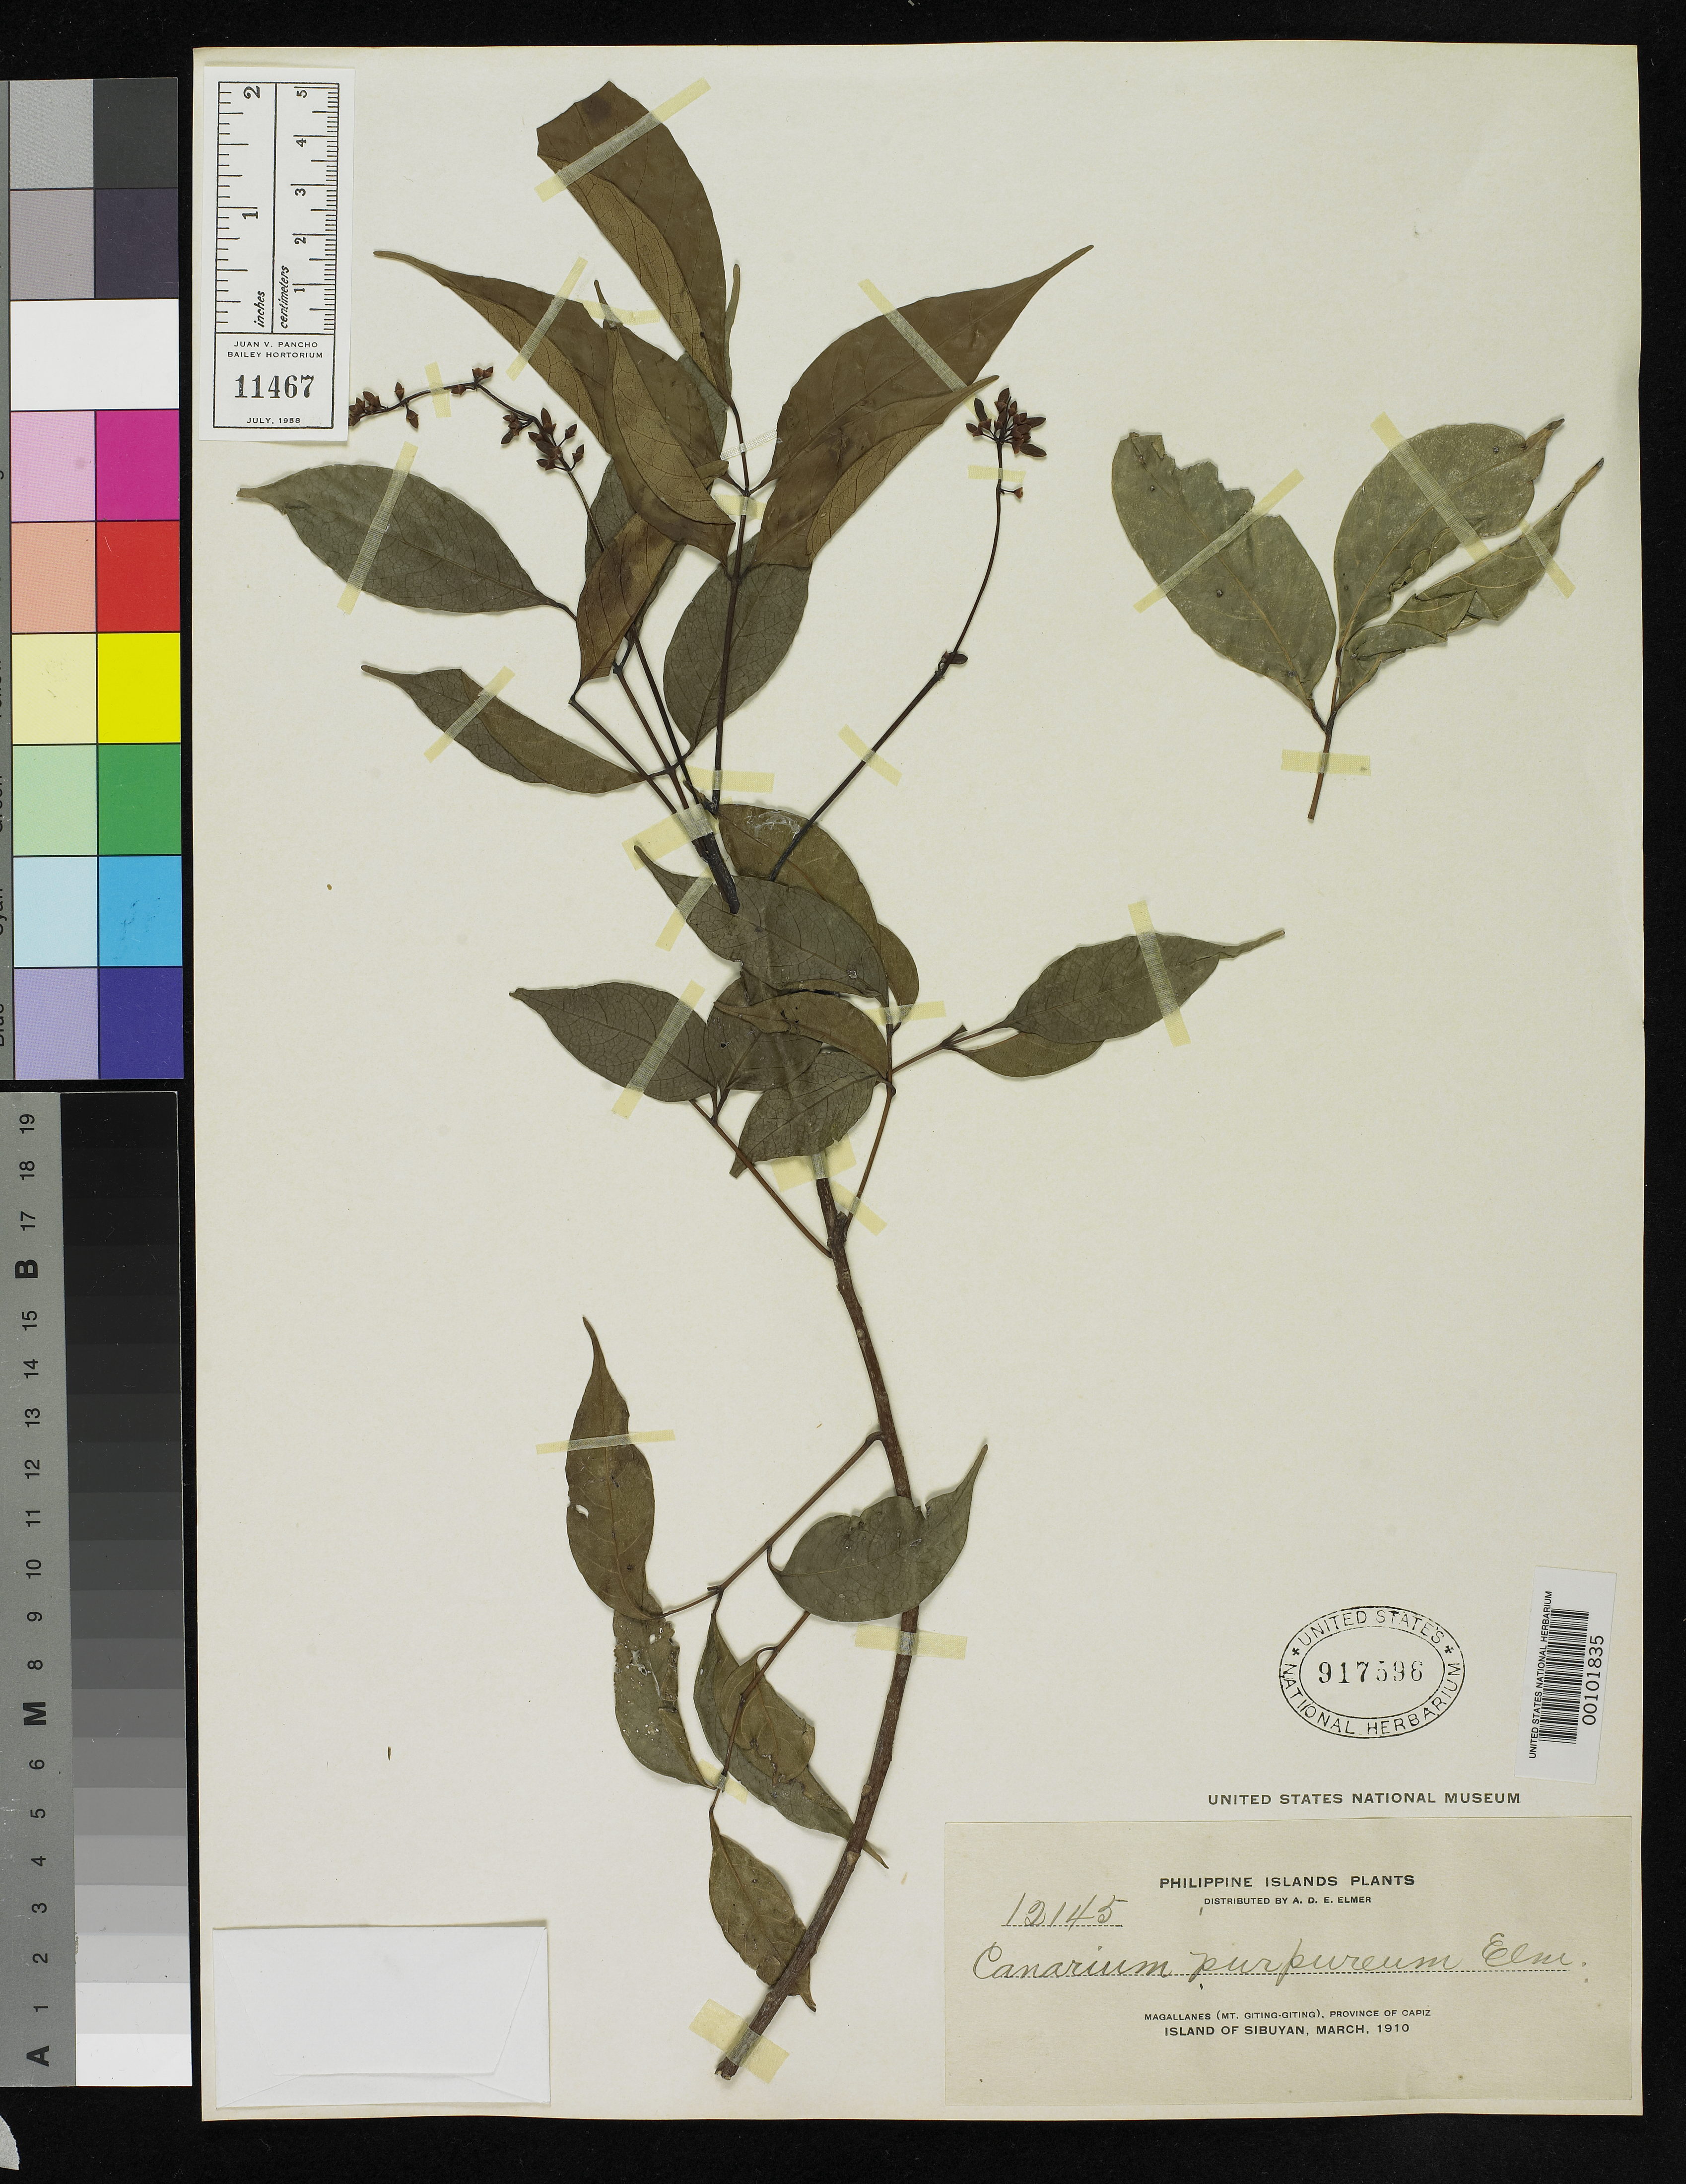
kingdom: Plantae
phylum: Tracheophyta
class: Magnoliopsida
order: Sapindales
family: Burseraceae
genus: Canarium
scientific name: Canarium purpureum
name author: Elmer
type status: Isosyntype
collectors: A. D. E. Elmer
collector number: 12145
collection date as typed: Mar 1910 to -- Apr 1910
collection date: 1910-03/1910-04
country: Philippines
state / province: Mimaropa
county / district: Romblon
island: Sibuyan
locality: Magallanes (Mt. Giting-Giting).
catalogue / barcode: US 917596